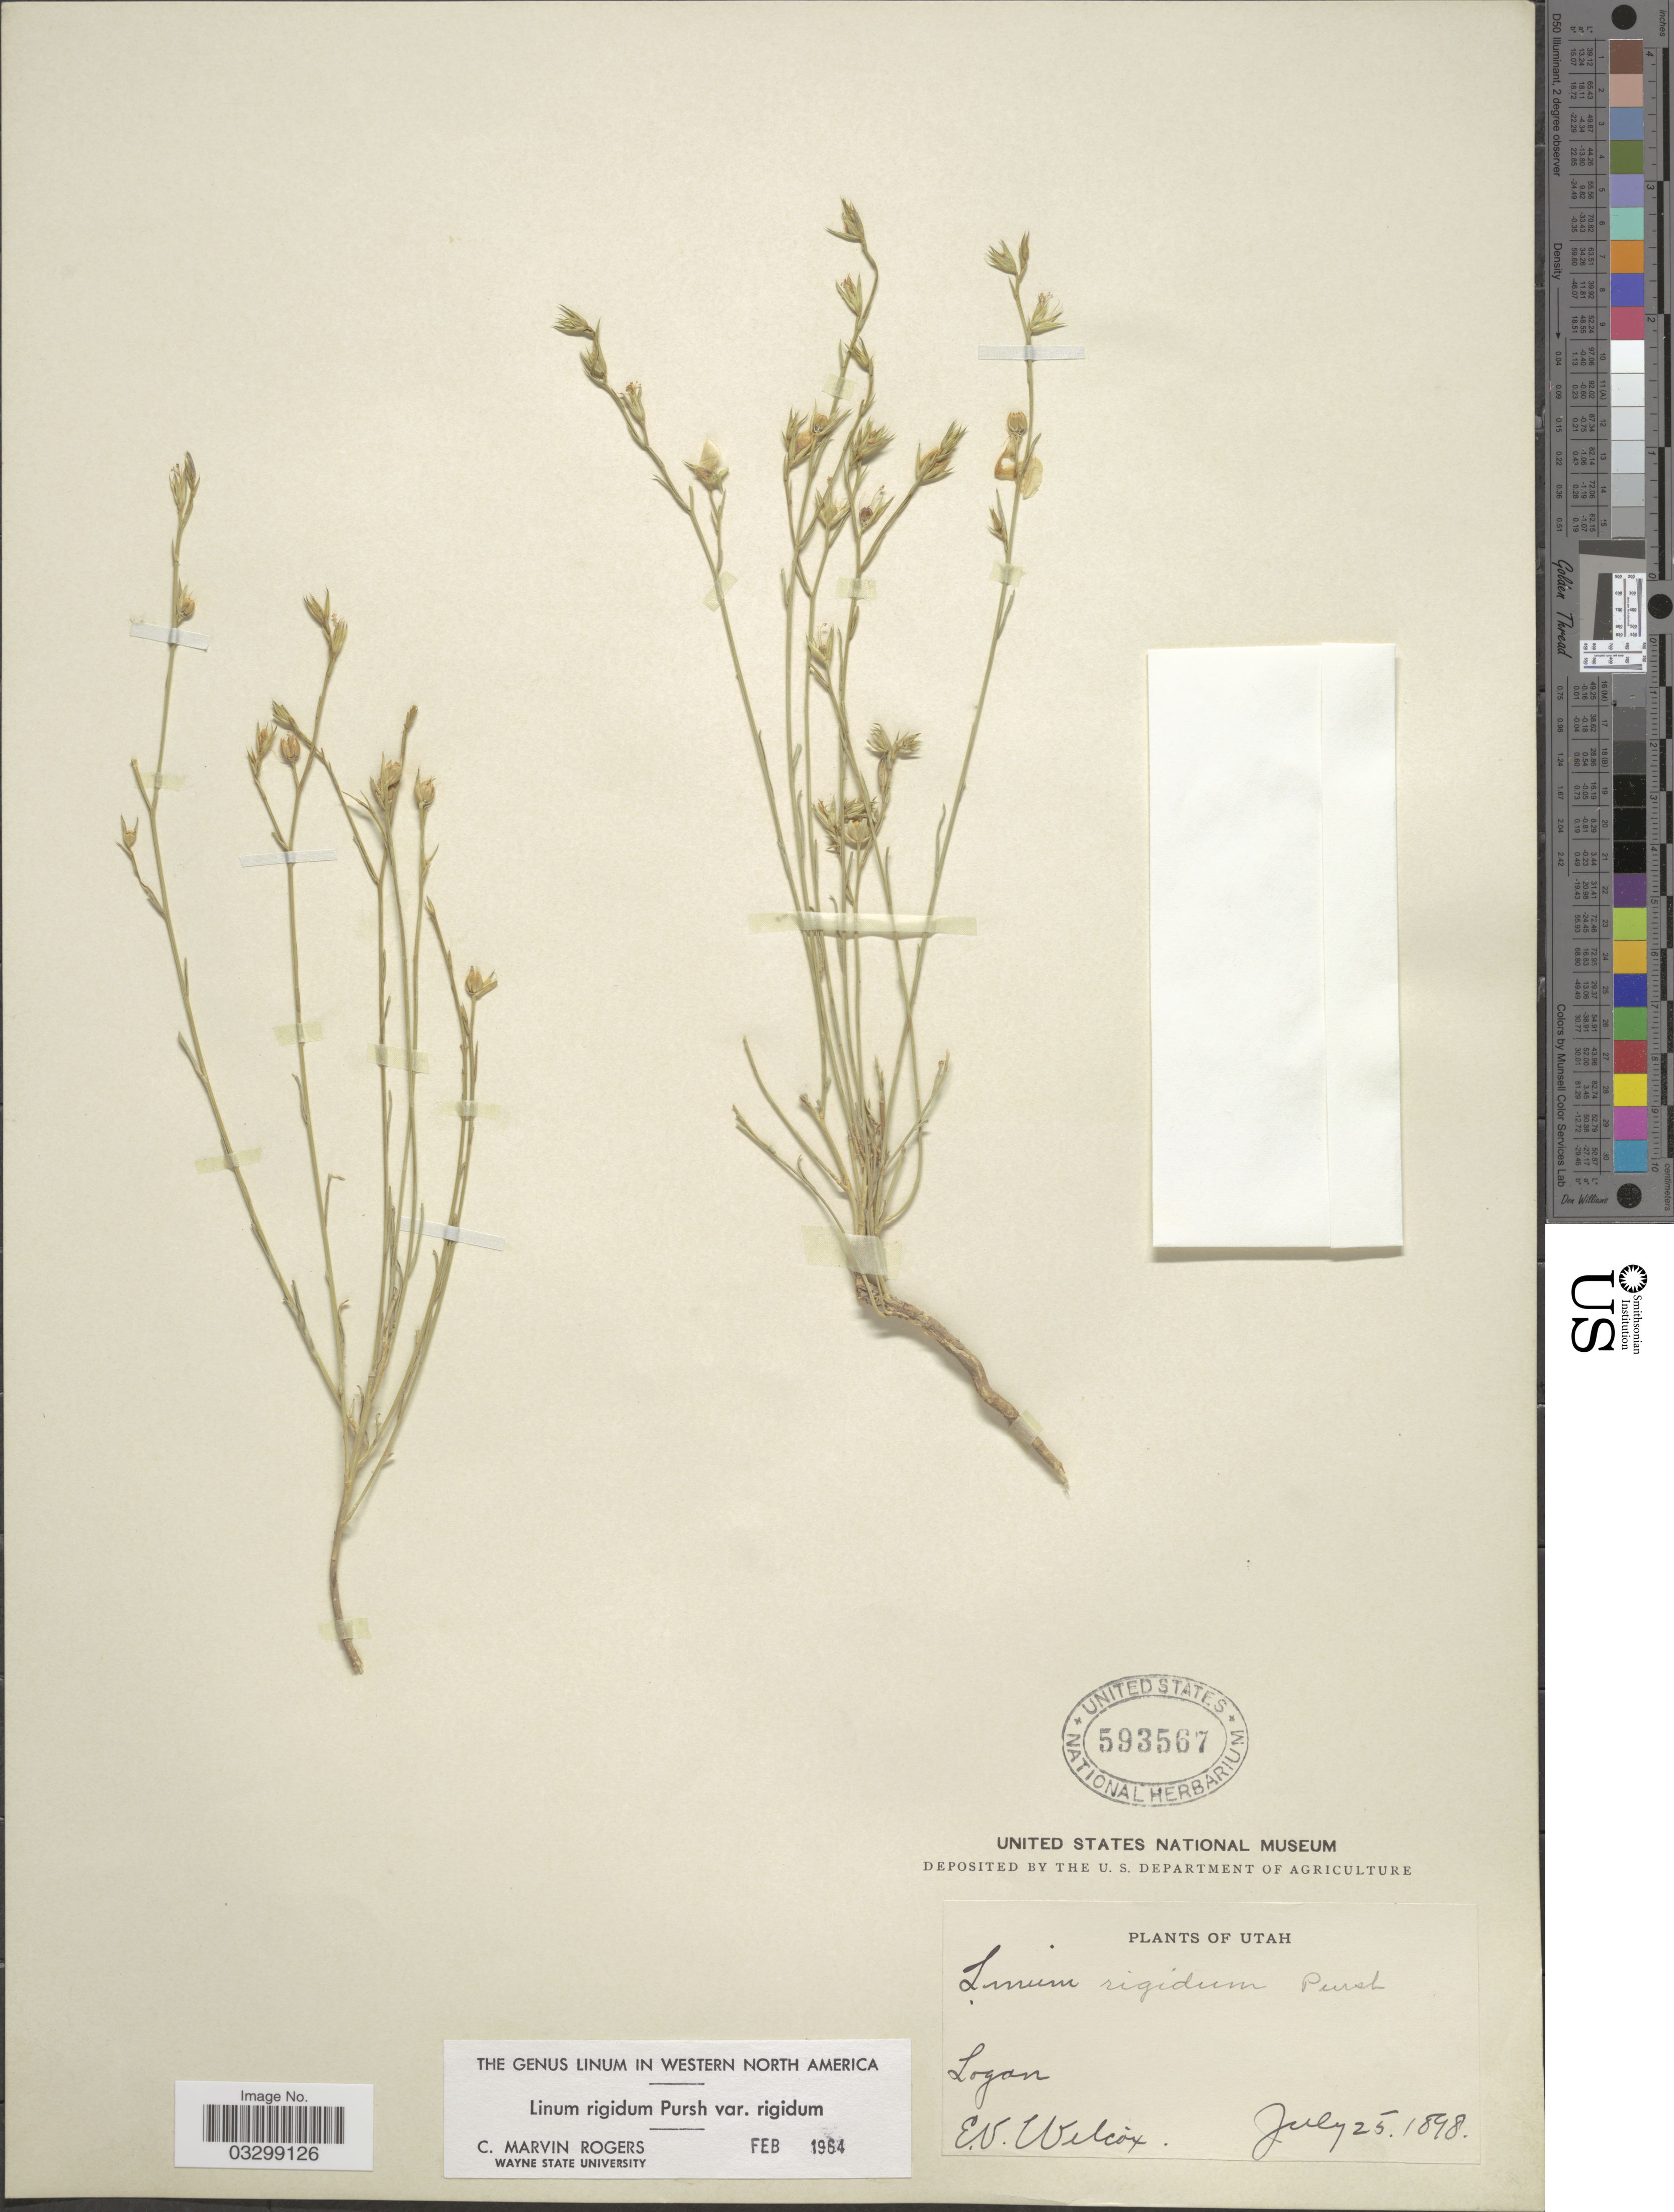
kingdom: Plantae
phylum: Tracheophyta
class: Magnoliopsida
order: Malpighiales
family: Linaceae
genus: Linum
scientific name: Linum rigidum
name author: Pursh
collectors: E. V. Wilcox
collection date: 1898-07-25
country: United States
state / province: Utah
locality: Logan.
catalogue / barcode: US 593567